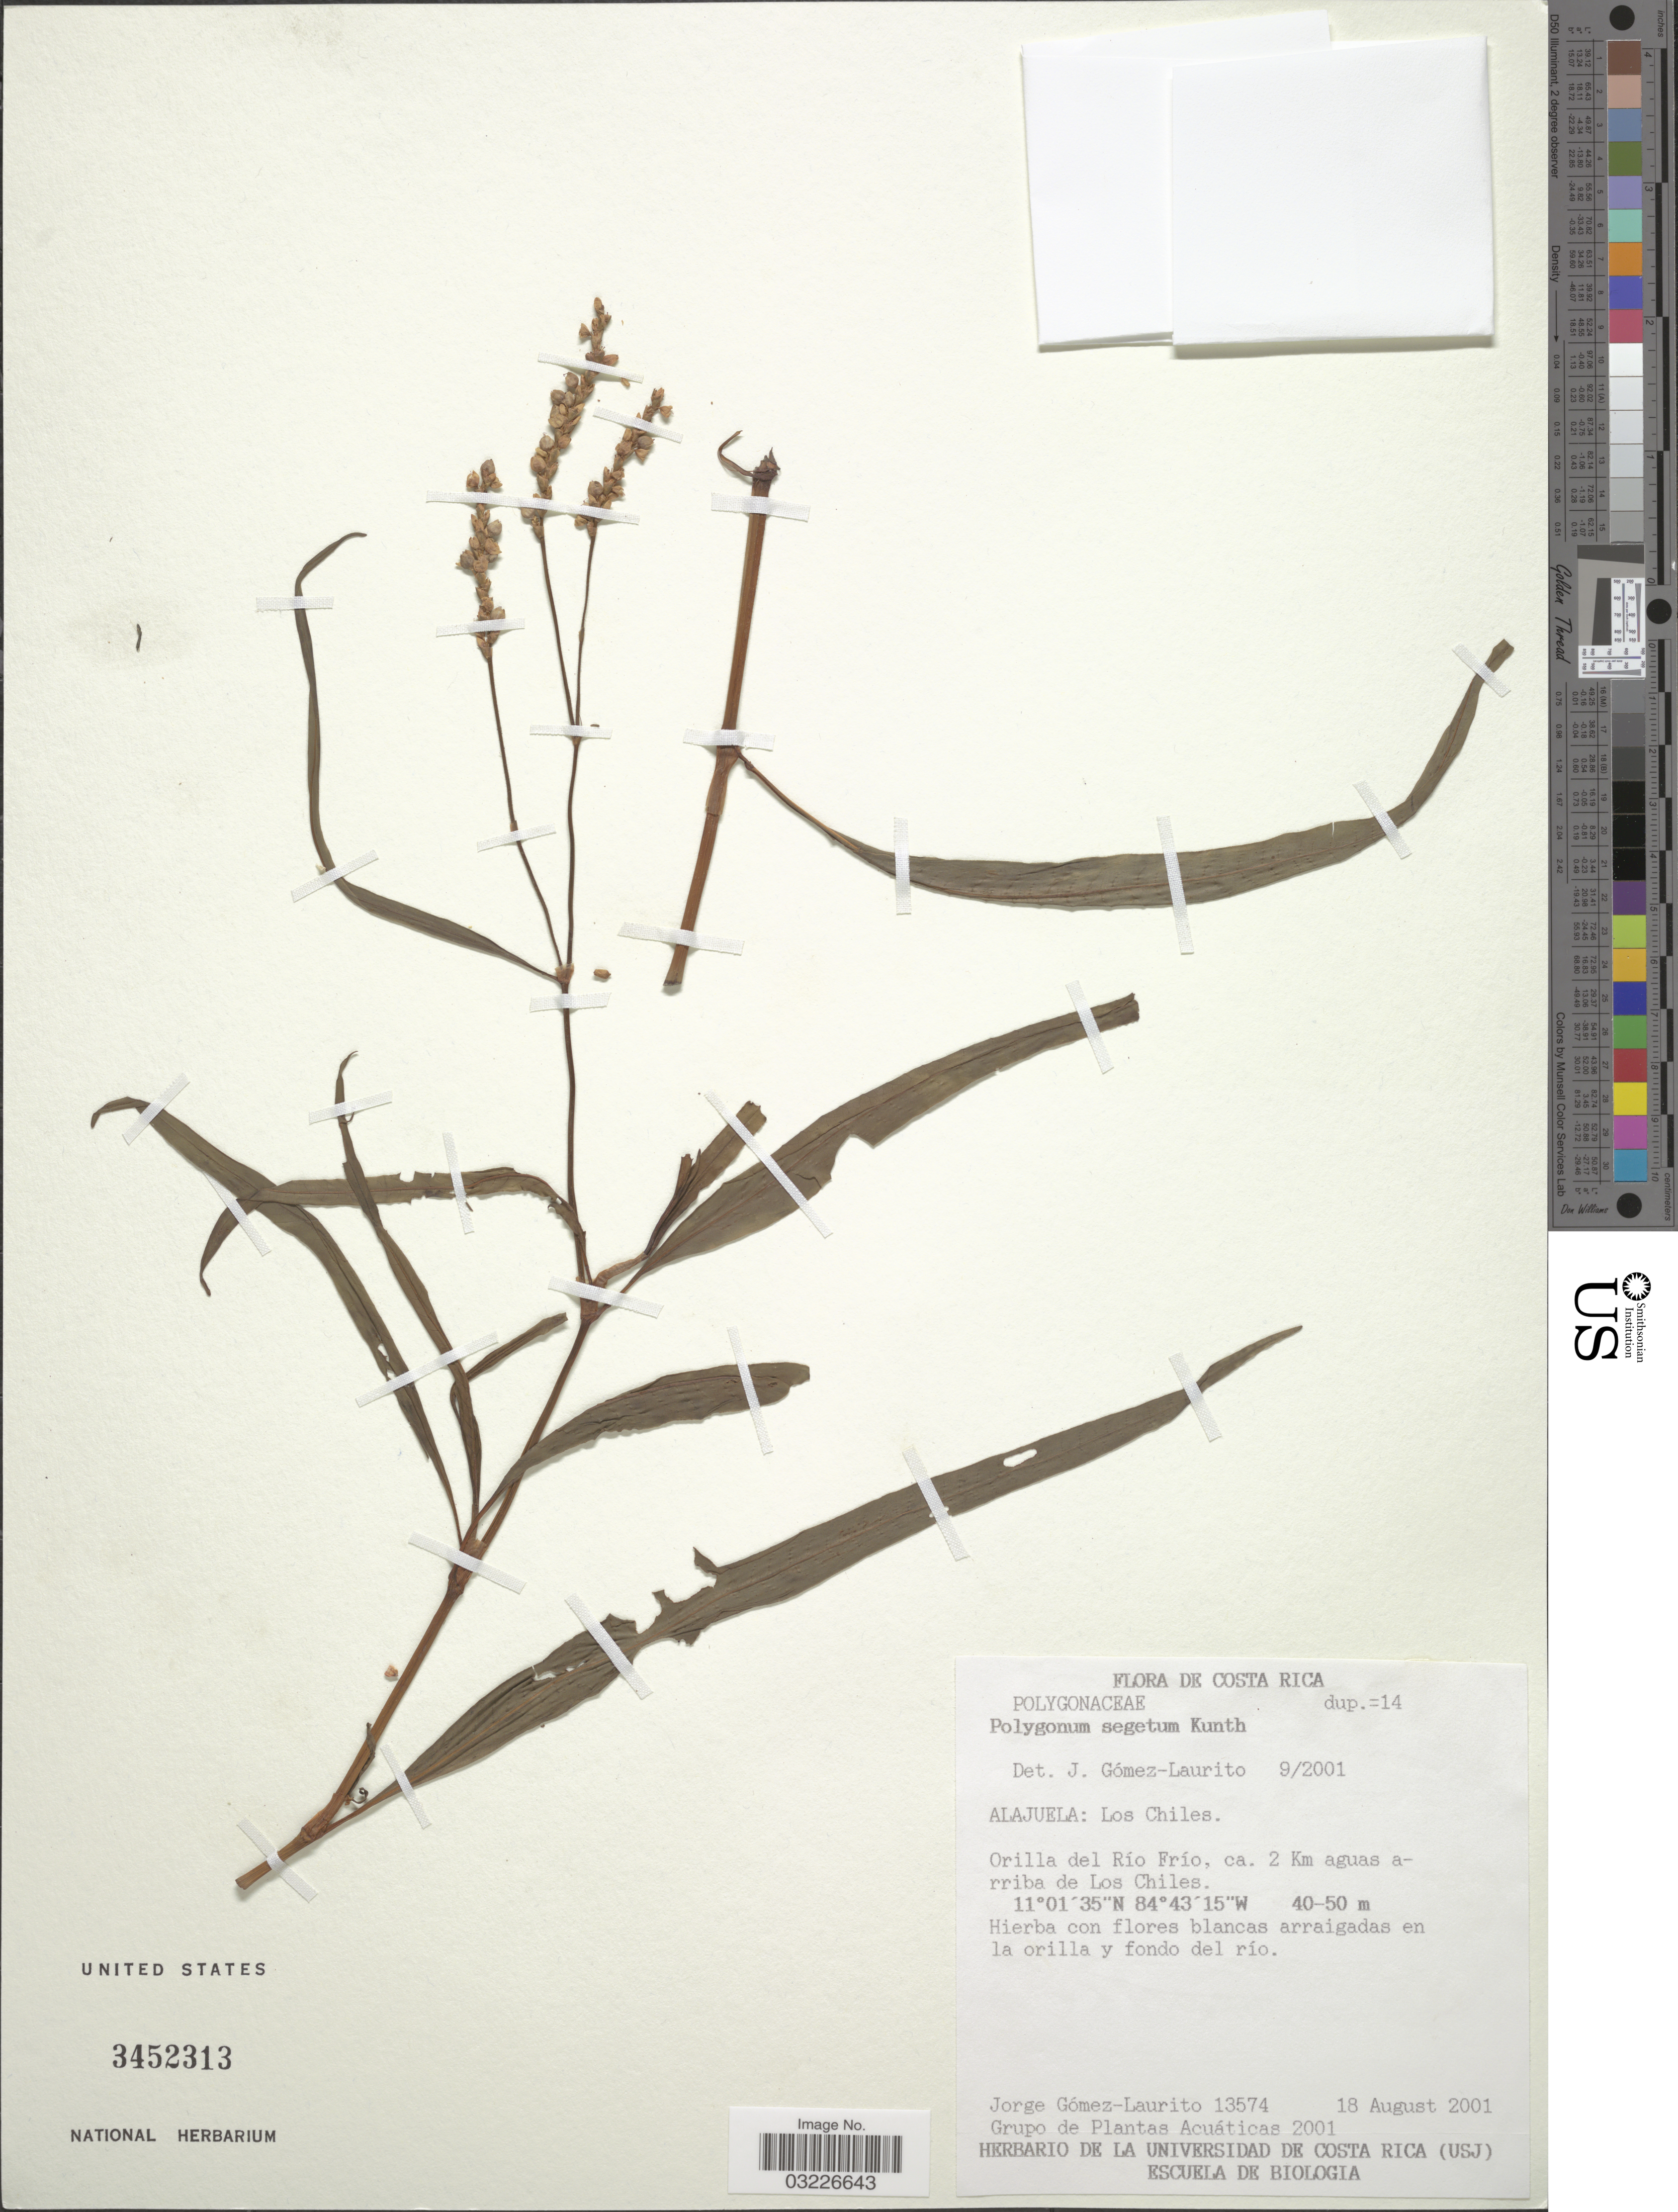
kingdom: Plantae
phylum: Tracheophyta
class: Magnoliopsida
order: Caryophyllales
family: Polygonaceae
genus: Persicaria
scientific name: Persicaria sp.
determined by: Atha, D. E.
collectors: J. A. Gómez-Laurito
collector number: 13574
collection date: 2001-08-18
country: Costa Rica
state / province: Alajuela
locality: Los Chiles. Orilla del Río Frío, ca. 2 Km aguas arriba de Los Chiles.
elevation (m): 40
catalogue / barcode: US 3452313